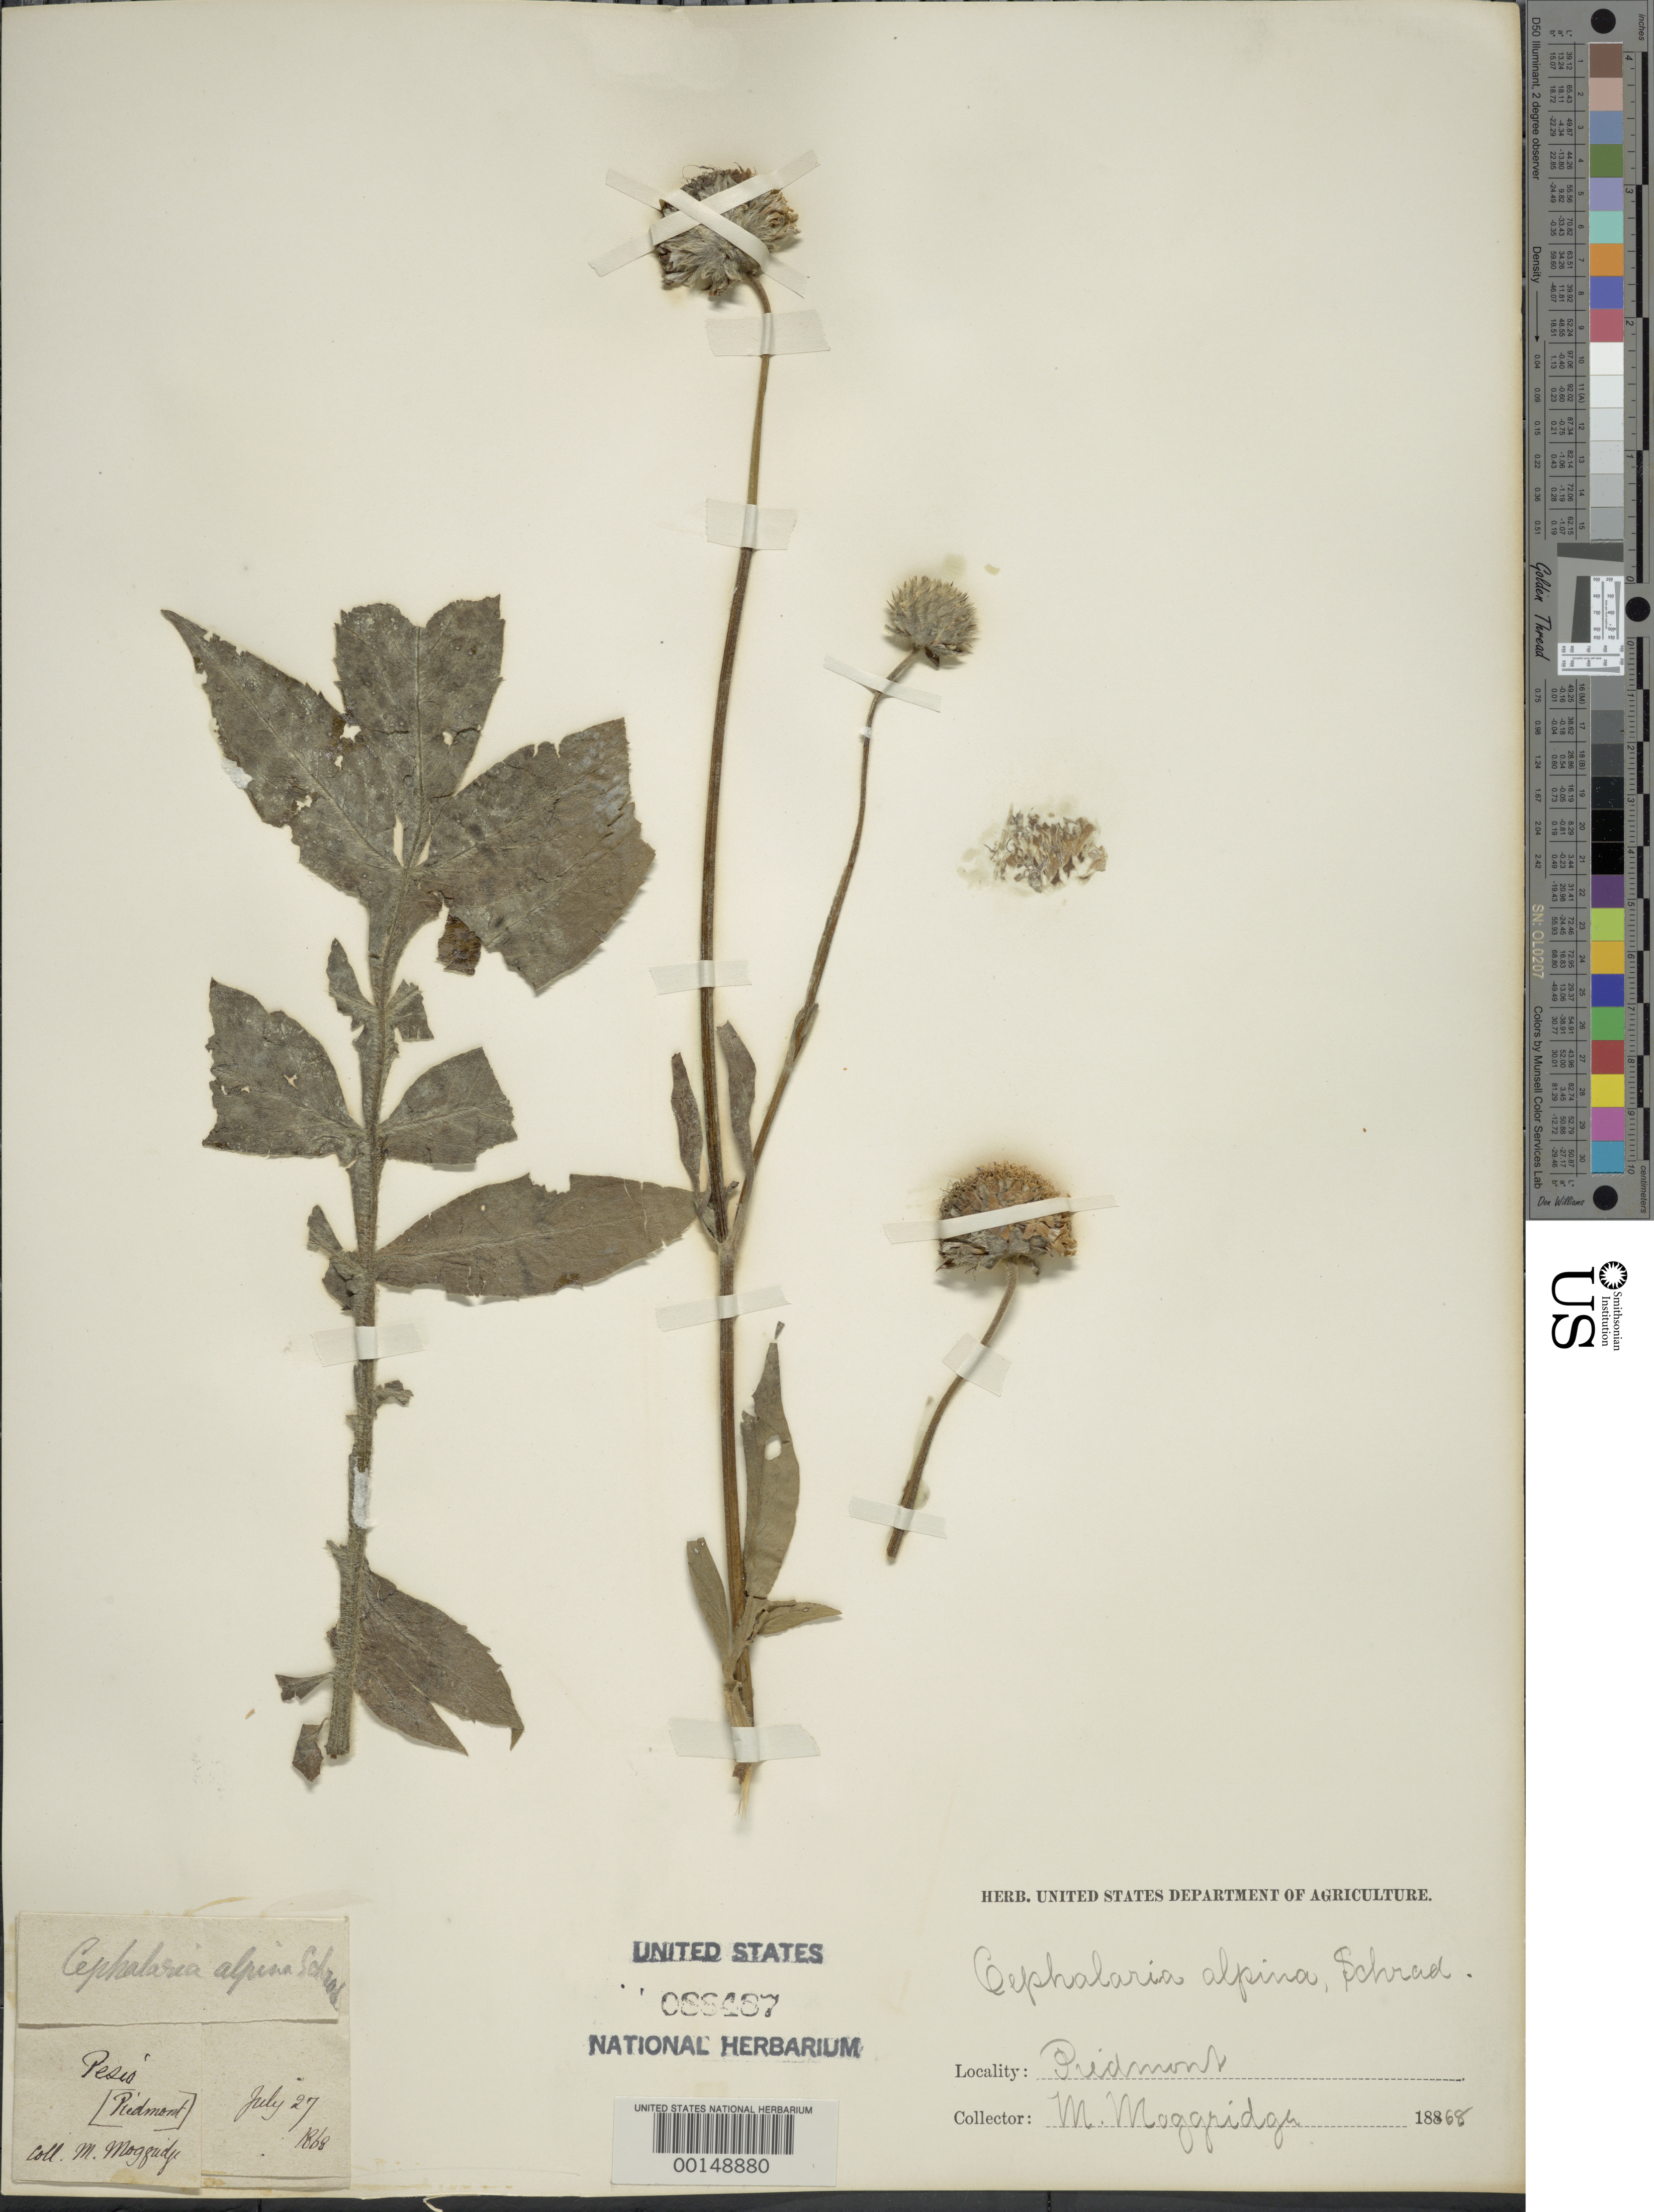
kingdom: Plantae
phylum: Tracheophyta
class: Magnoliopsida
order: Dipsacales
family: Caprifoliaceae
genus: Cephalaria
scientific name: Cephalaria alpina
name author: Schrad.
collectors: M. Moggridge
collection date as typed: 27 Jul 1868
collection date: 1868-07-27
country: Italy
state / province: Piedmont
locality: Piedmont, Pesio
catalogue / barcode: US 88487